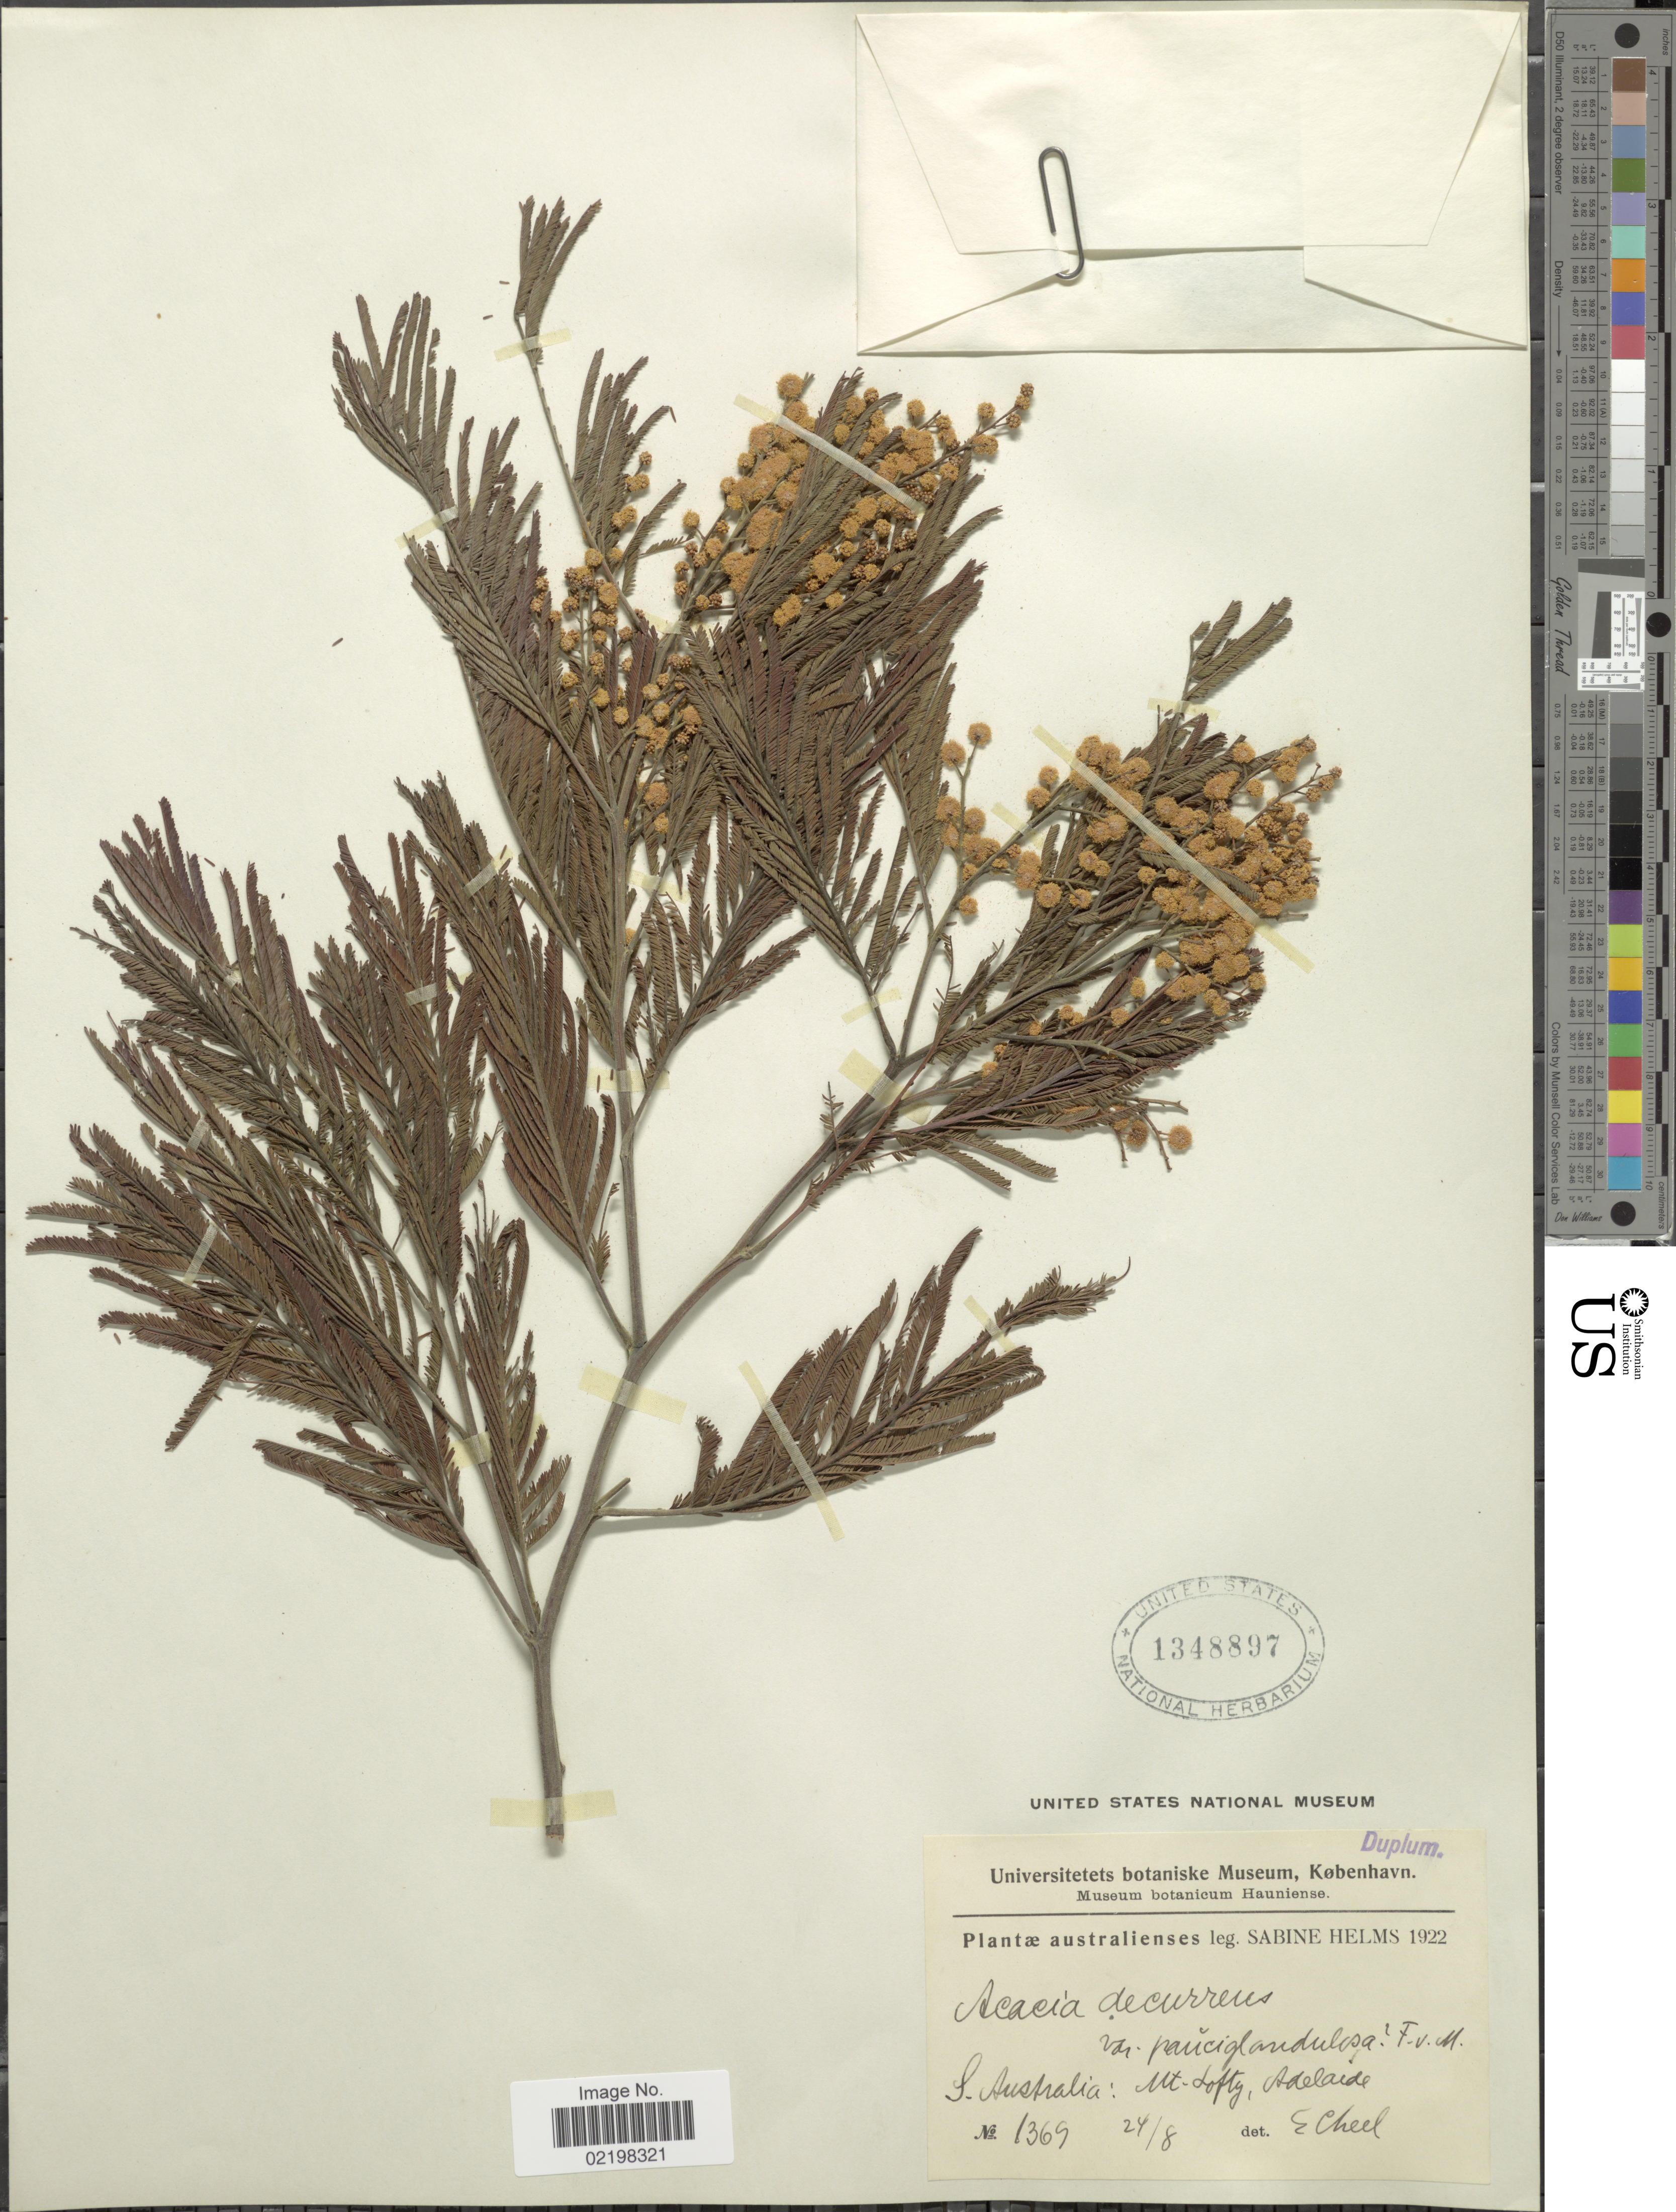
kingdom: Plantae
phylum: Tracheophyta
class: Magnoliopsida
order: Fabales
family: Fabaceae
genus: Acacia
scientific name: Acacia decurrens var. pauciglandulosa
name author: Maiden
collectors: S. Helms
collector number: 1369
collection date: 1922-08-24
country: Australia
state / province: South Australia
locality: S. Australia: Mt. Lofty, Adelaide.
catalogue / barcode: US 1348897